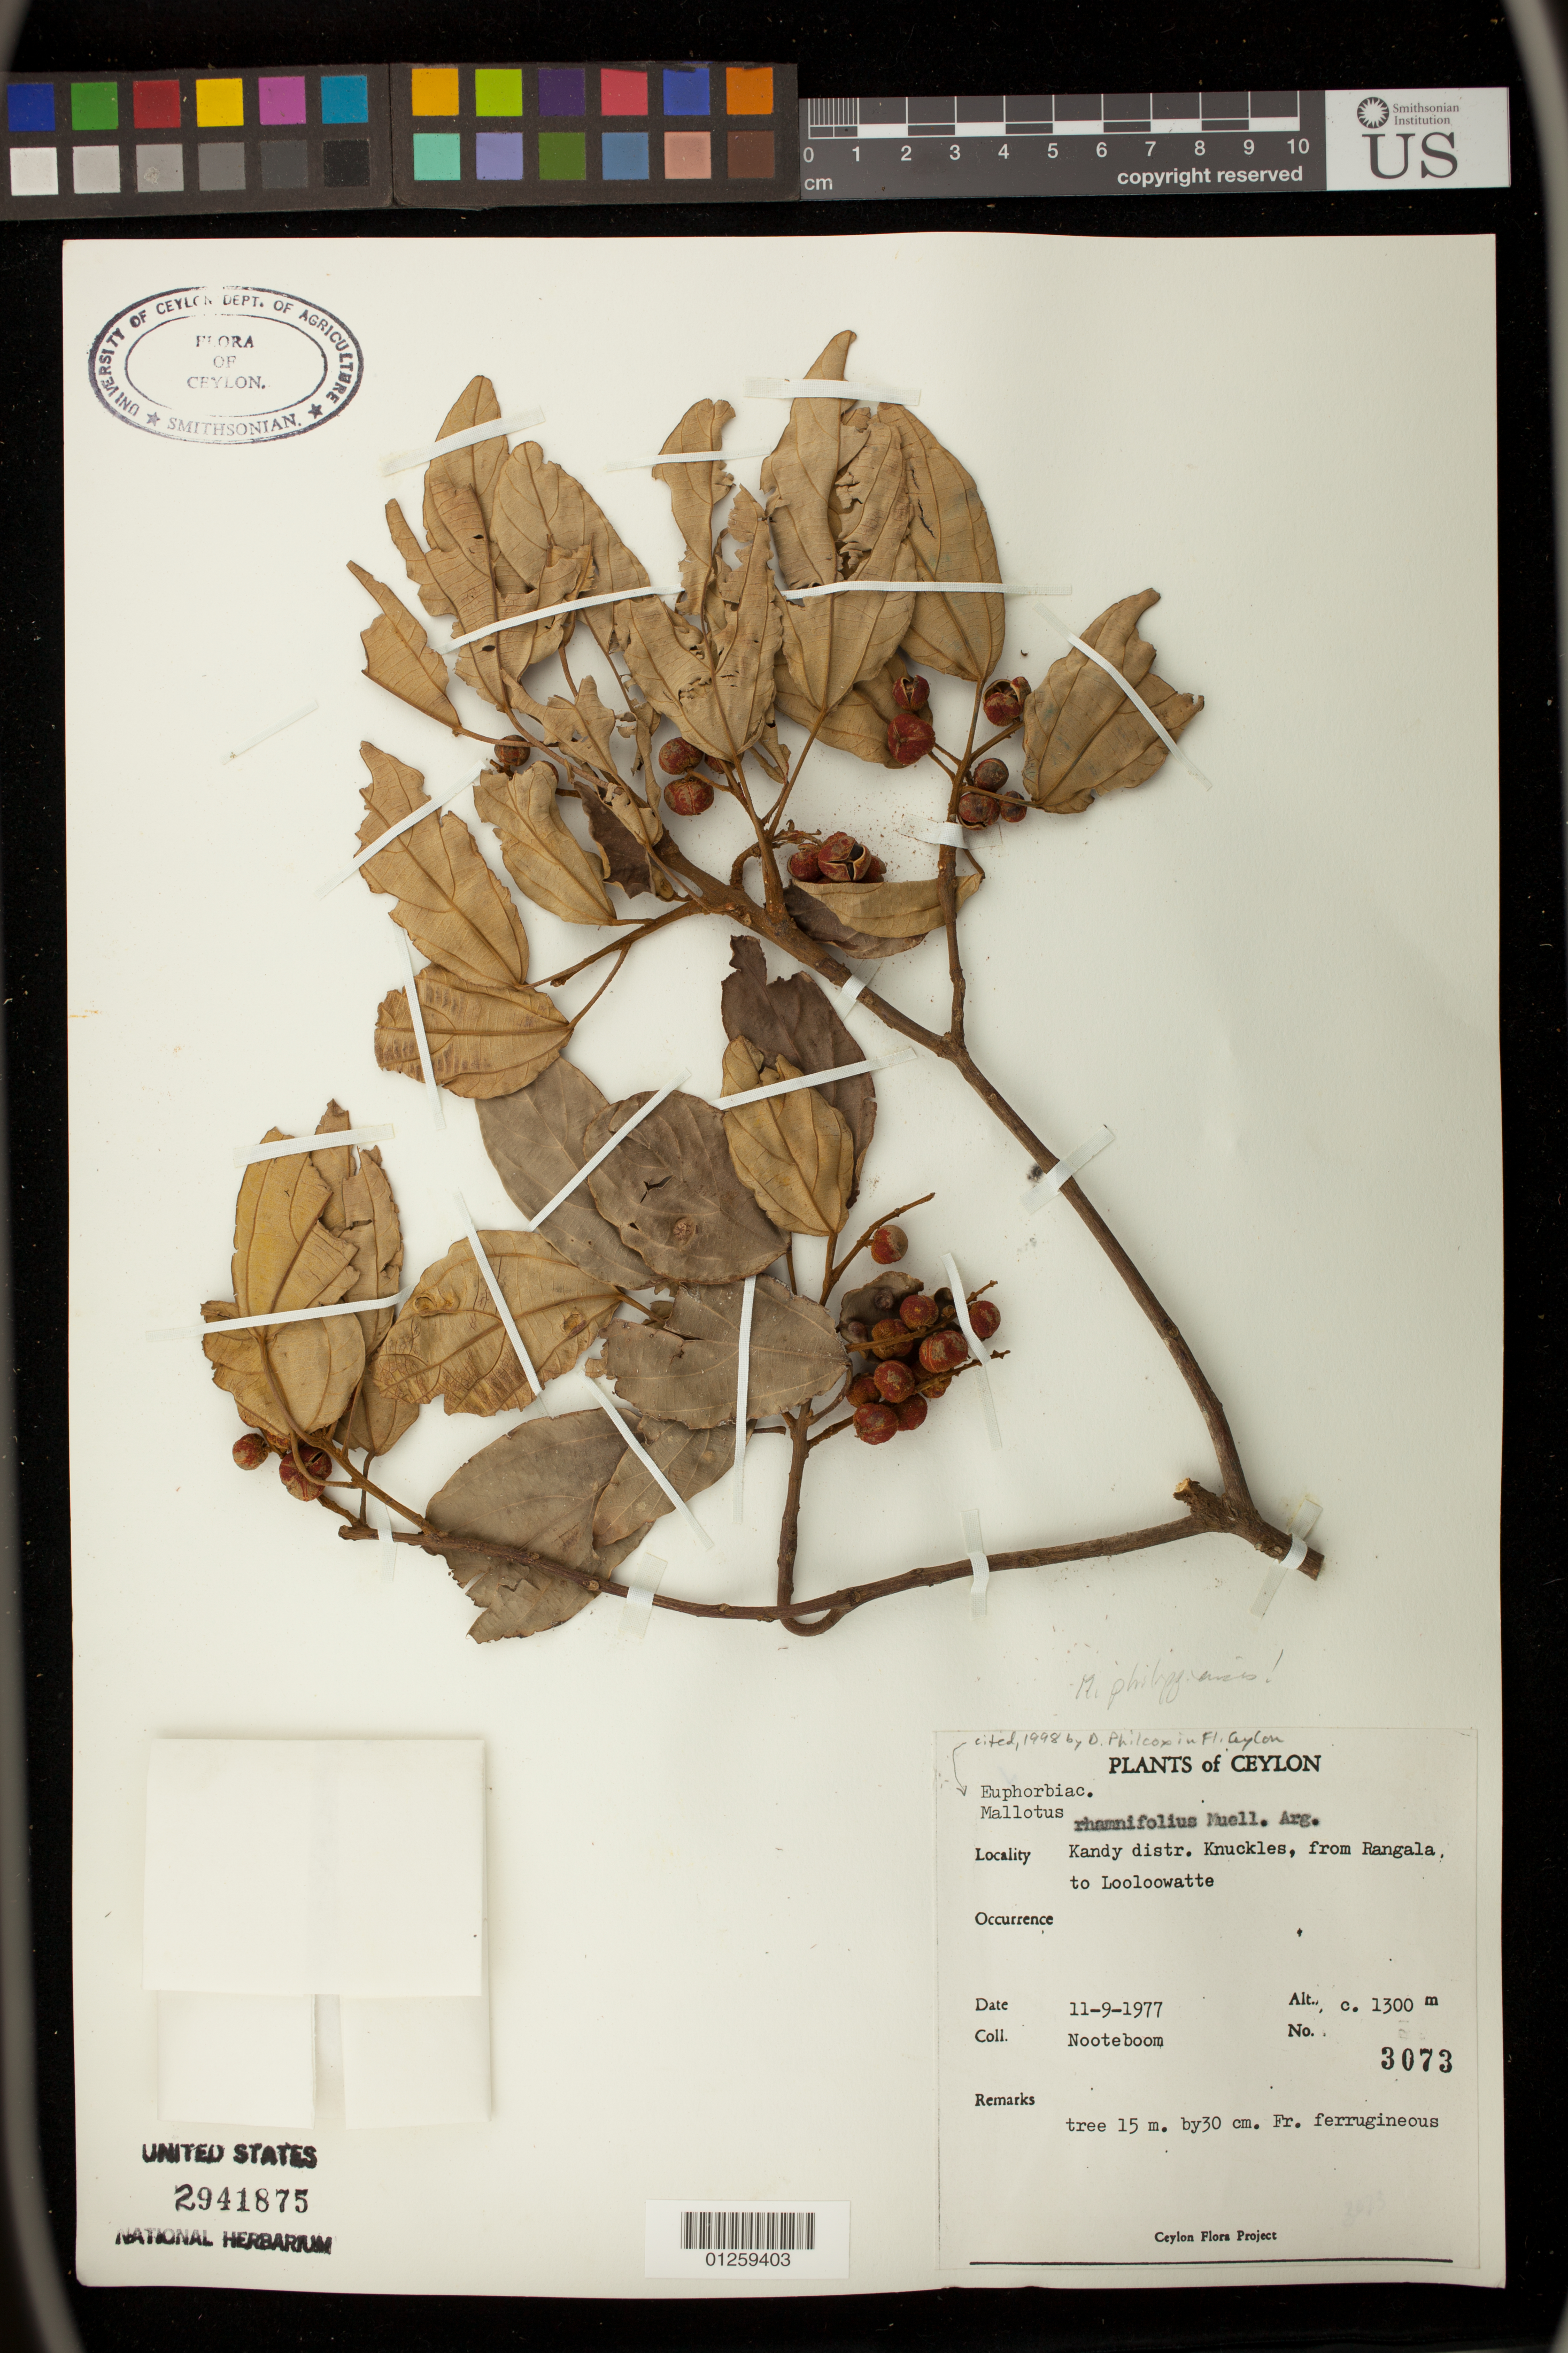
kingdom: Plantae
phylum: Tracheophyta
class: Magnoliopsida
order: Malpighiales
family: Euphorbiaceae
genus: Mallotus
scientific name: Mallotus rhamnifolius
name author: (Willd.) Müll. Arg.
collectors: Nooteboom, --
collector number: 3073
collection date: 1977-09-11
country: Sri Lanka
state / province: Central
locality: Kandy distr. Knuckles, from Rangala to Looloowatte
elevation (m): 1300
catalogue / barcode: US 2941875